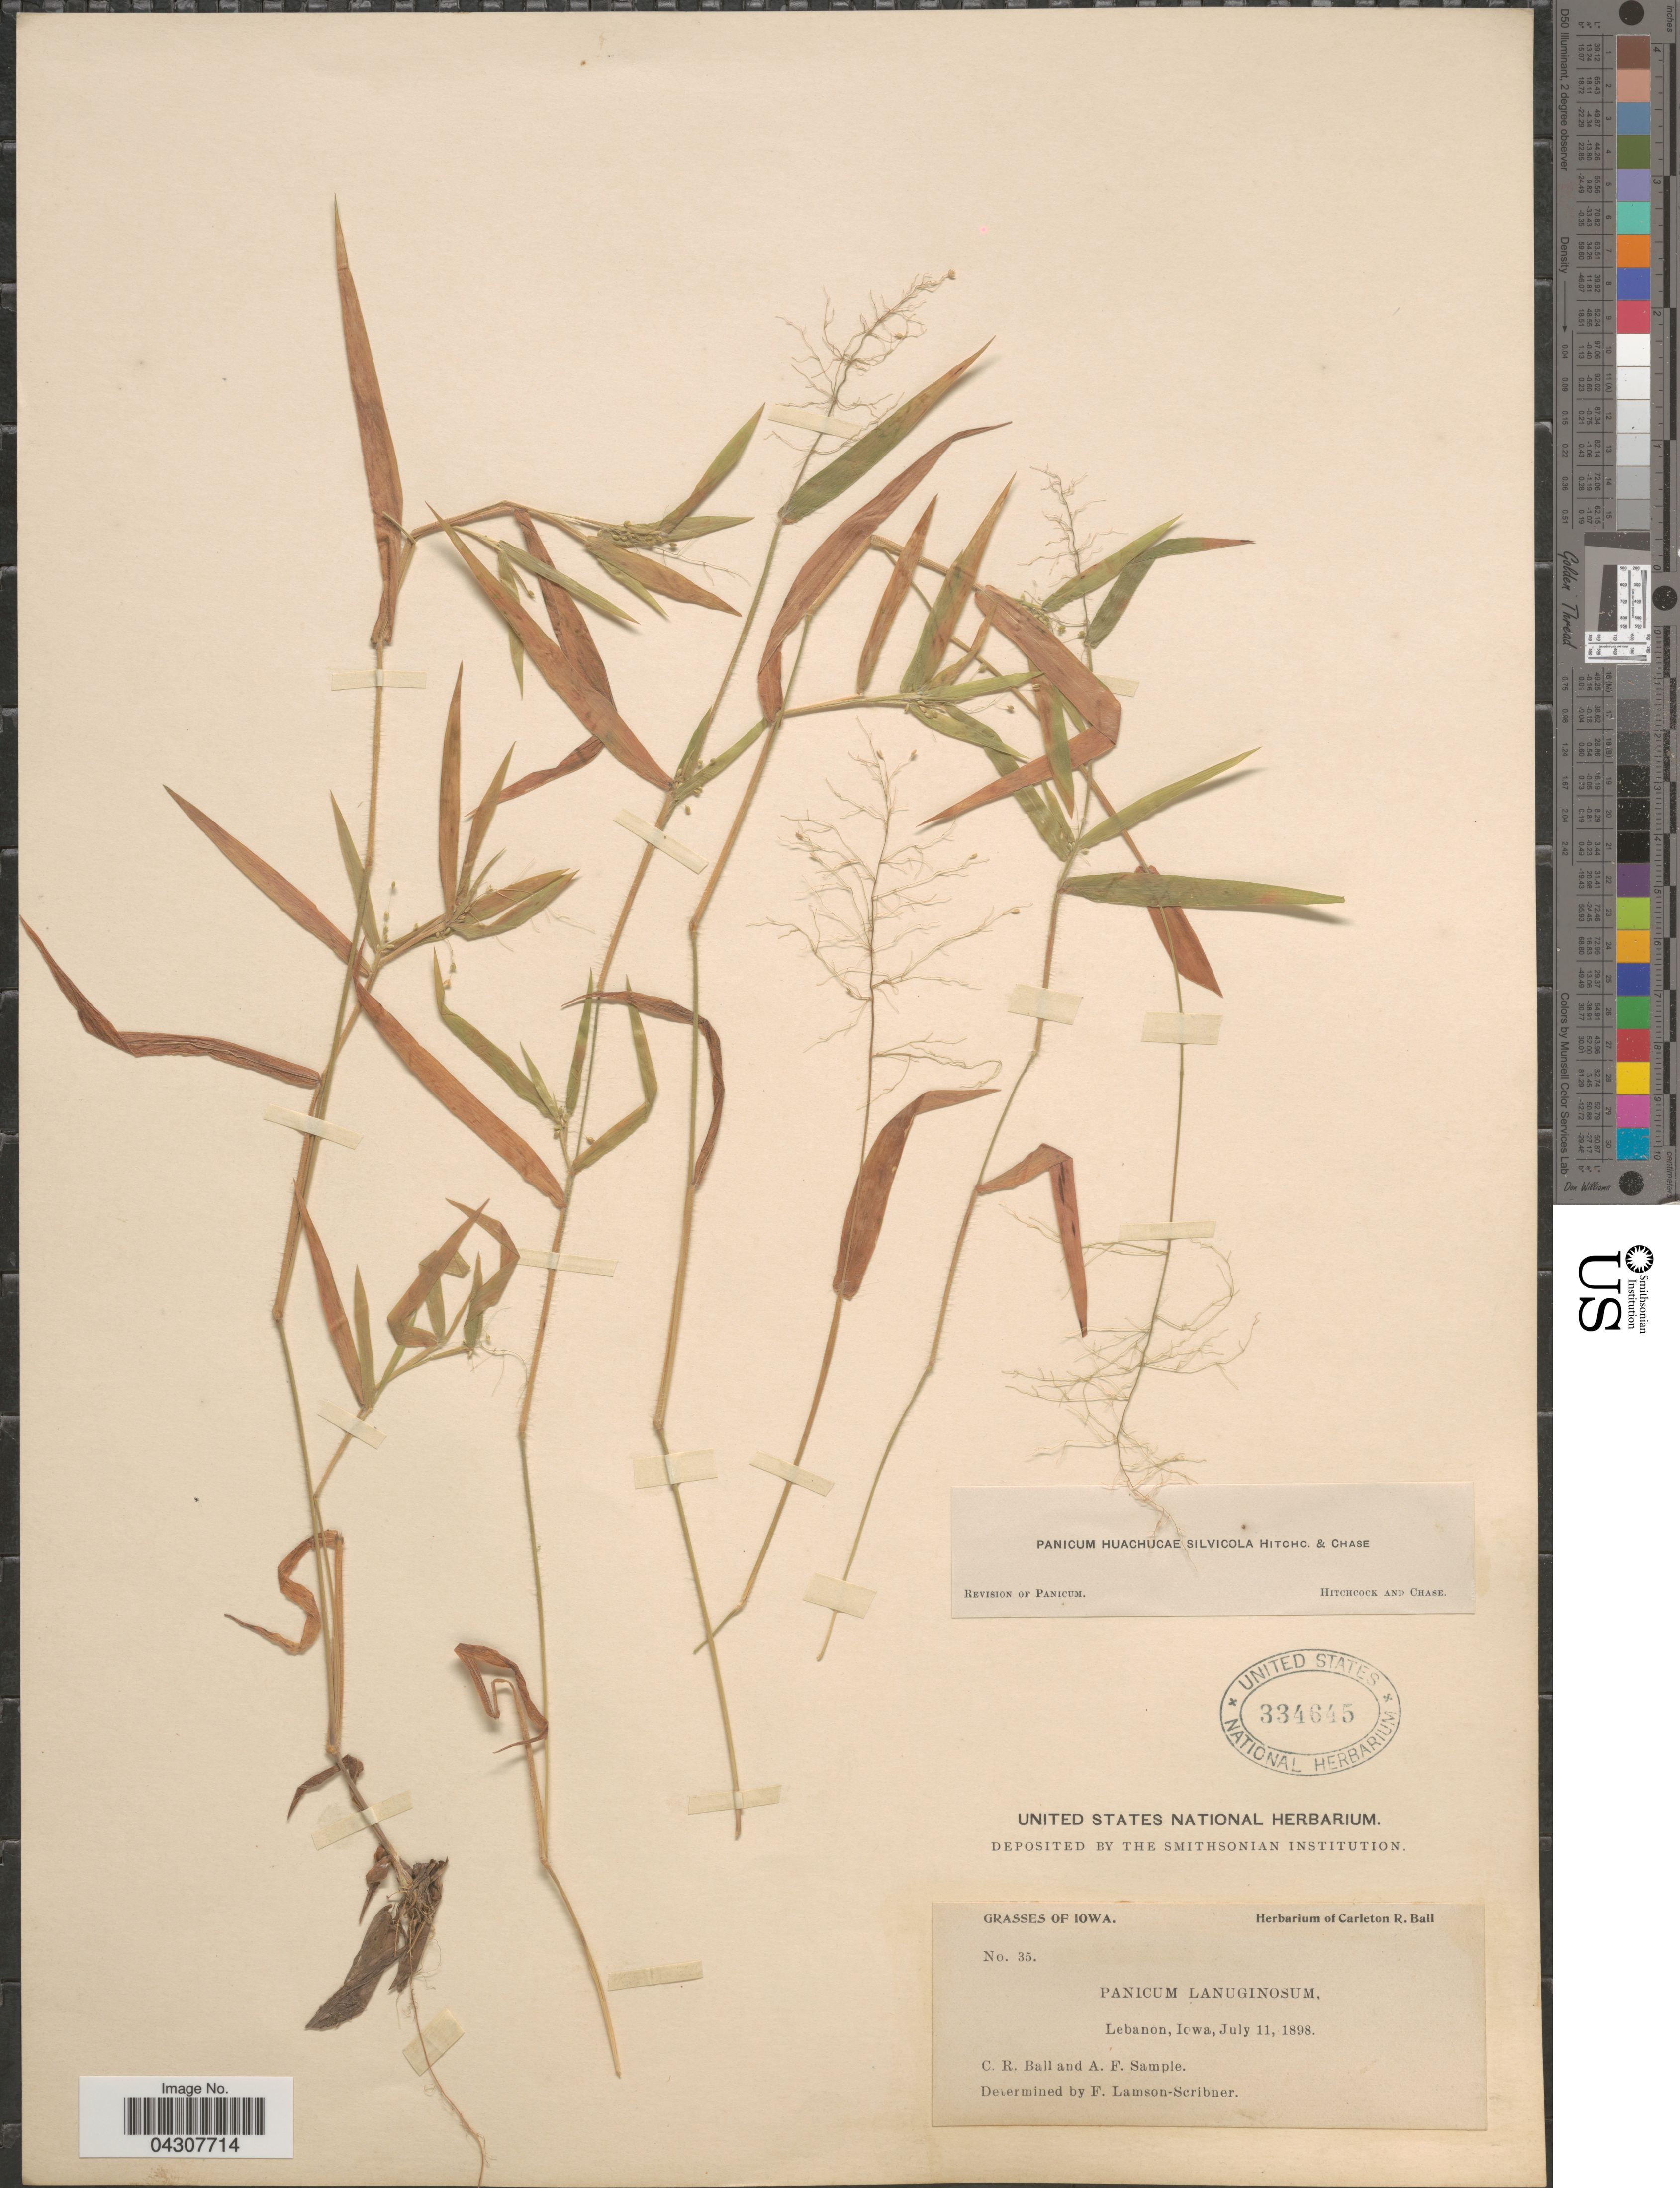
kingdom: Plantae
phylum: Tracheophyta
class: Liliopsida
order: Poales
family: Poaceae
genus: Dichanthelium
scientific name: Dichanthelium acuminatum var. acuminatum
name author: (Sw.) Gould & C.A. Clark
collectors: C. R. Ball & A. Sample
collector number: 35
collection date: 1898-07-11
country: United States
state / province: Iowa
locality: Lebanon.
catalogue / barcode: US 334645